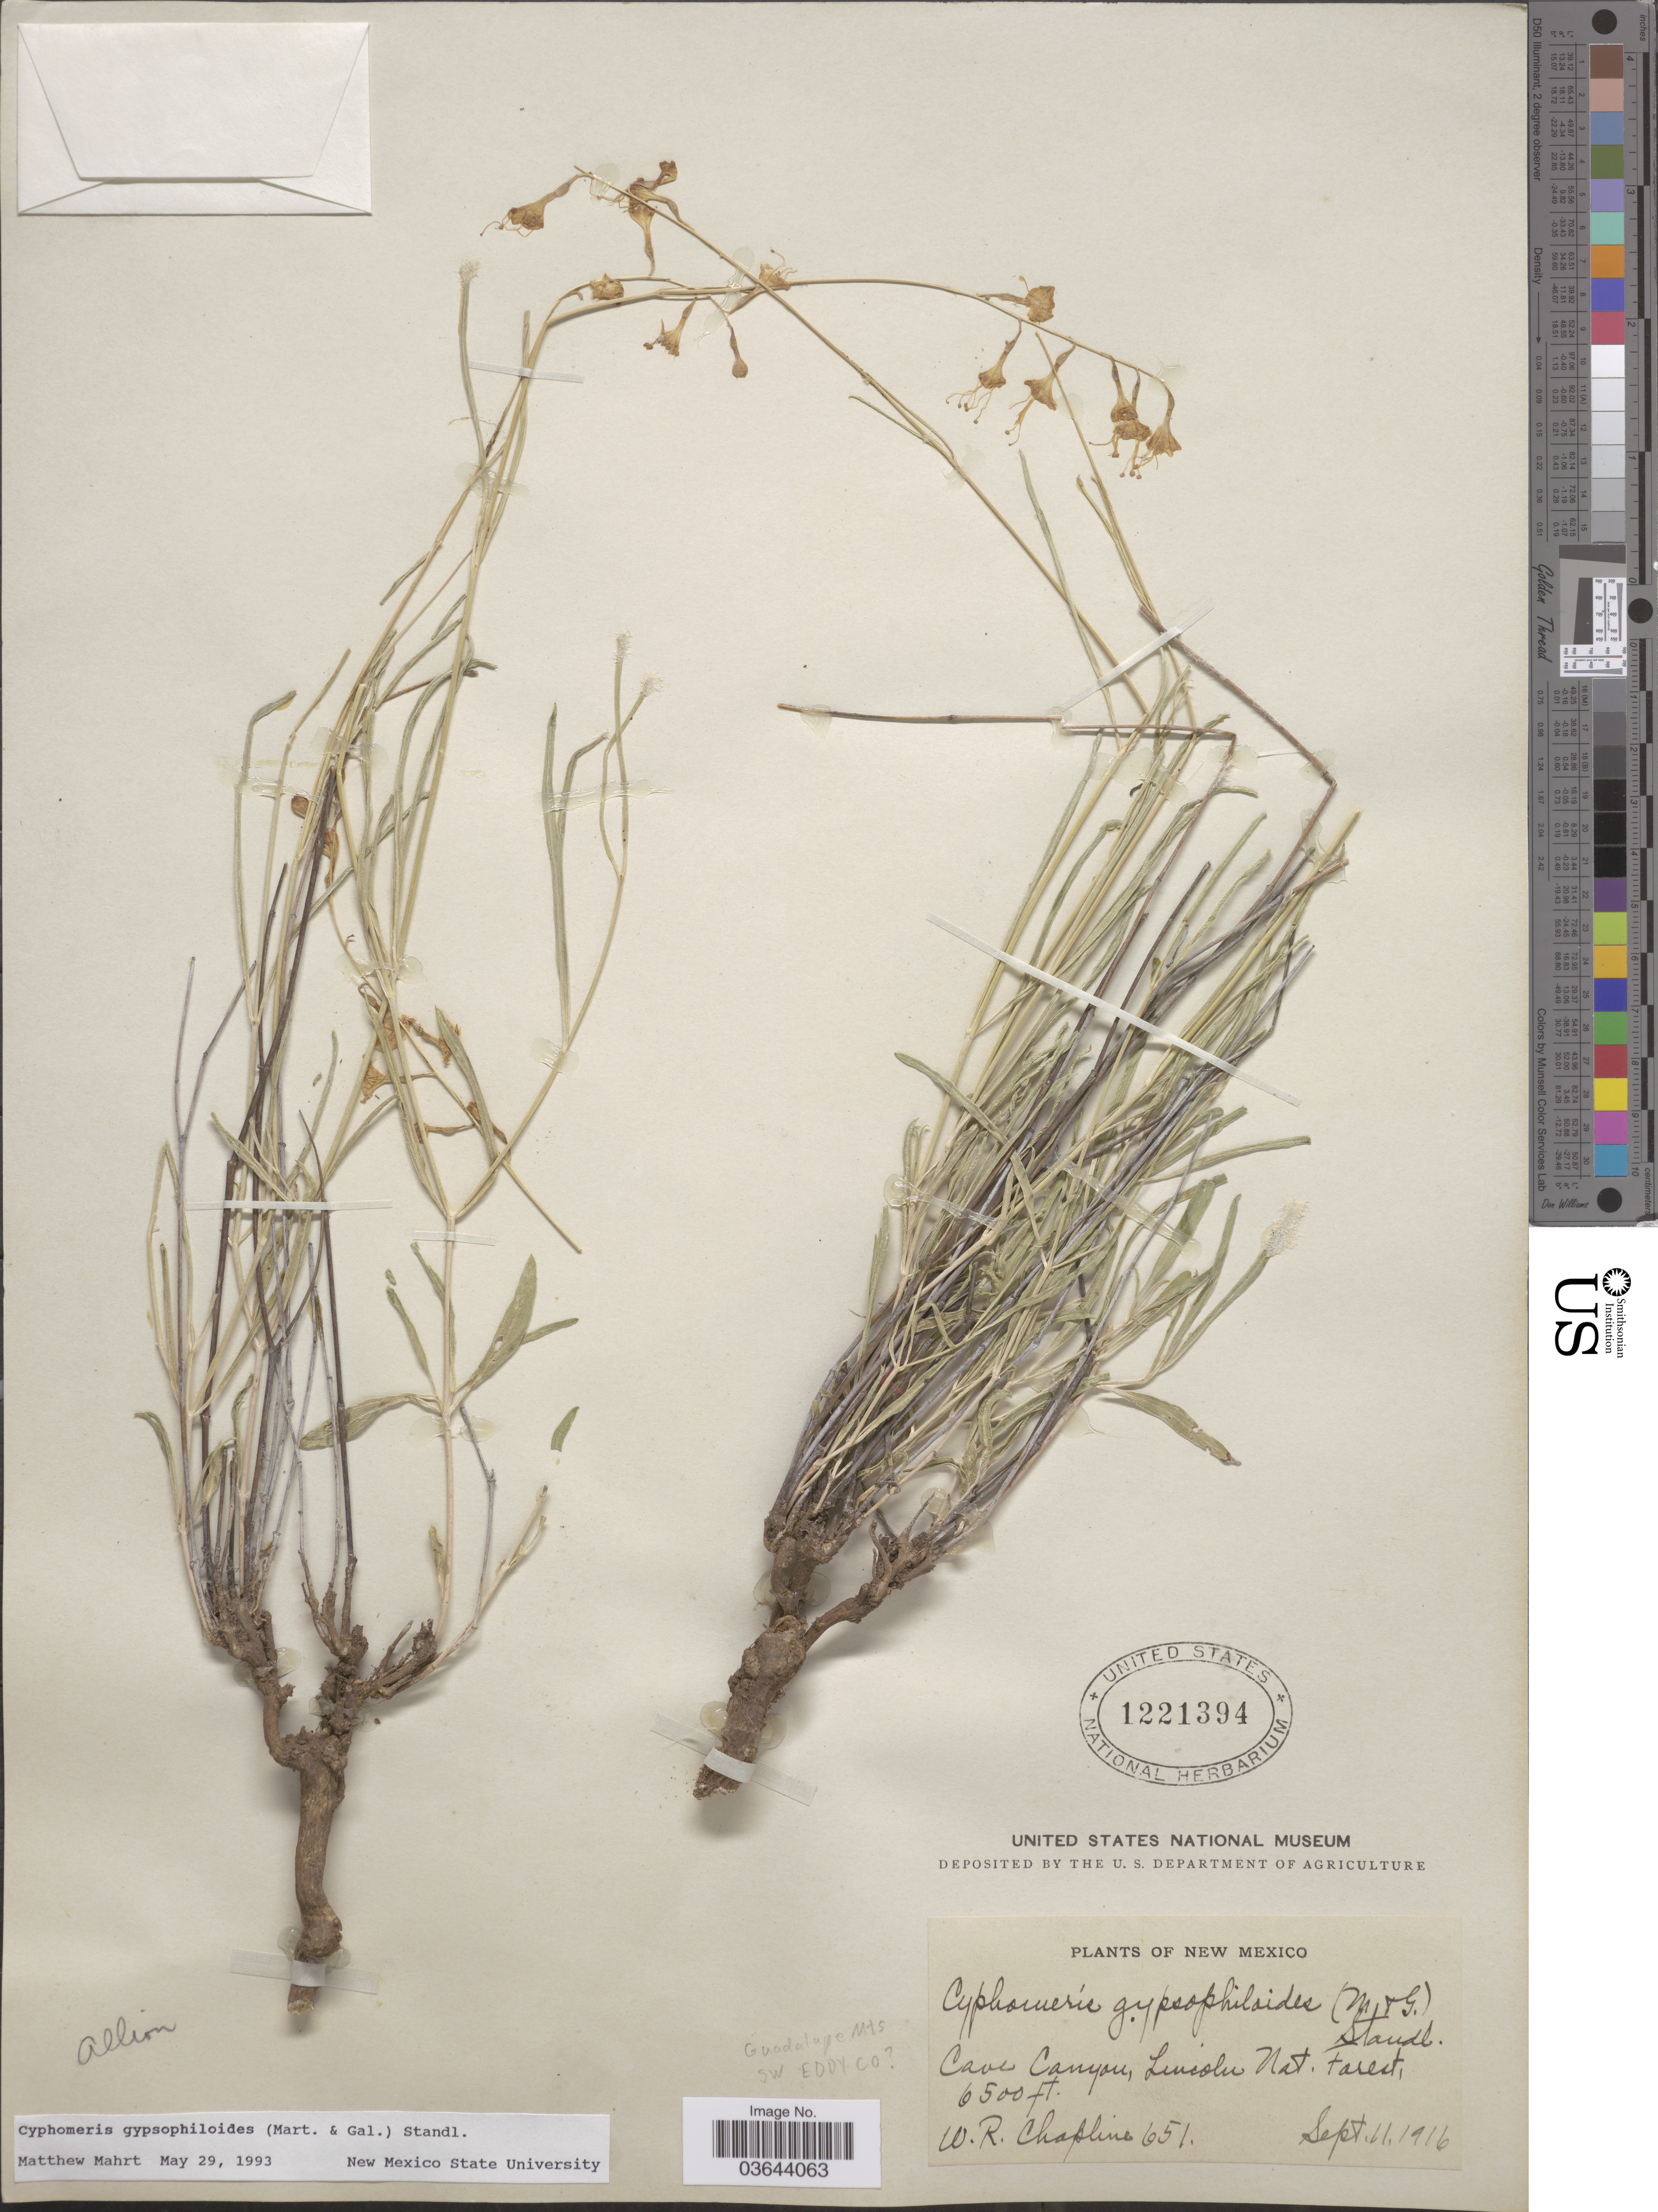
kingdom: Plantae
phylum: Tracheophyta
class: Magnoliopsida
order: Caryophyllales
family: Nyctaginaceae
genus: Cyphomeris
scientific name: Cyphomeris gypsophiloides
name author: (M. Martens & Galeotti) Standl.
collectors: W. Chapline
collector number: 651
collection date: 1916-09-11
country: United States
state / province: New Mexico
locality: Cave Canyon, Lincoln Nat. Forest. Guadalupe Mts SW Eddy Co [unsure placement]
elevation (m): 1981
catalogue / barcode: US 1221394